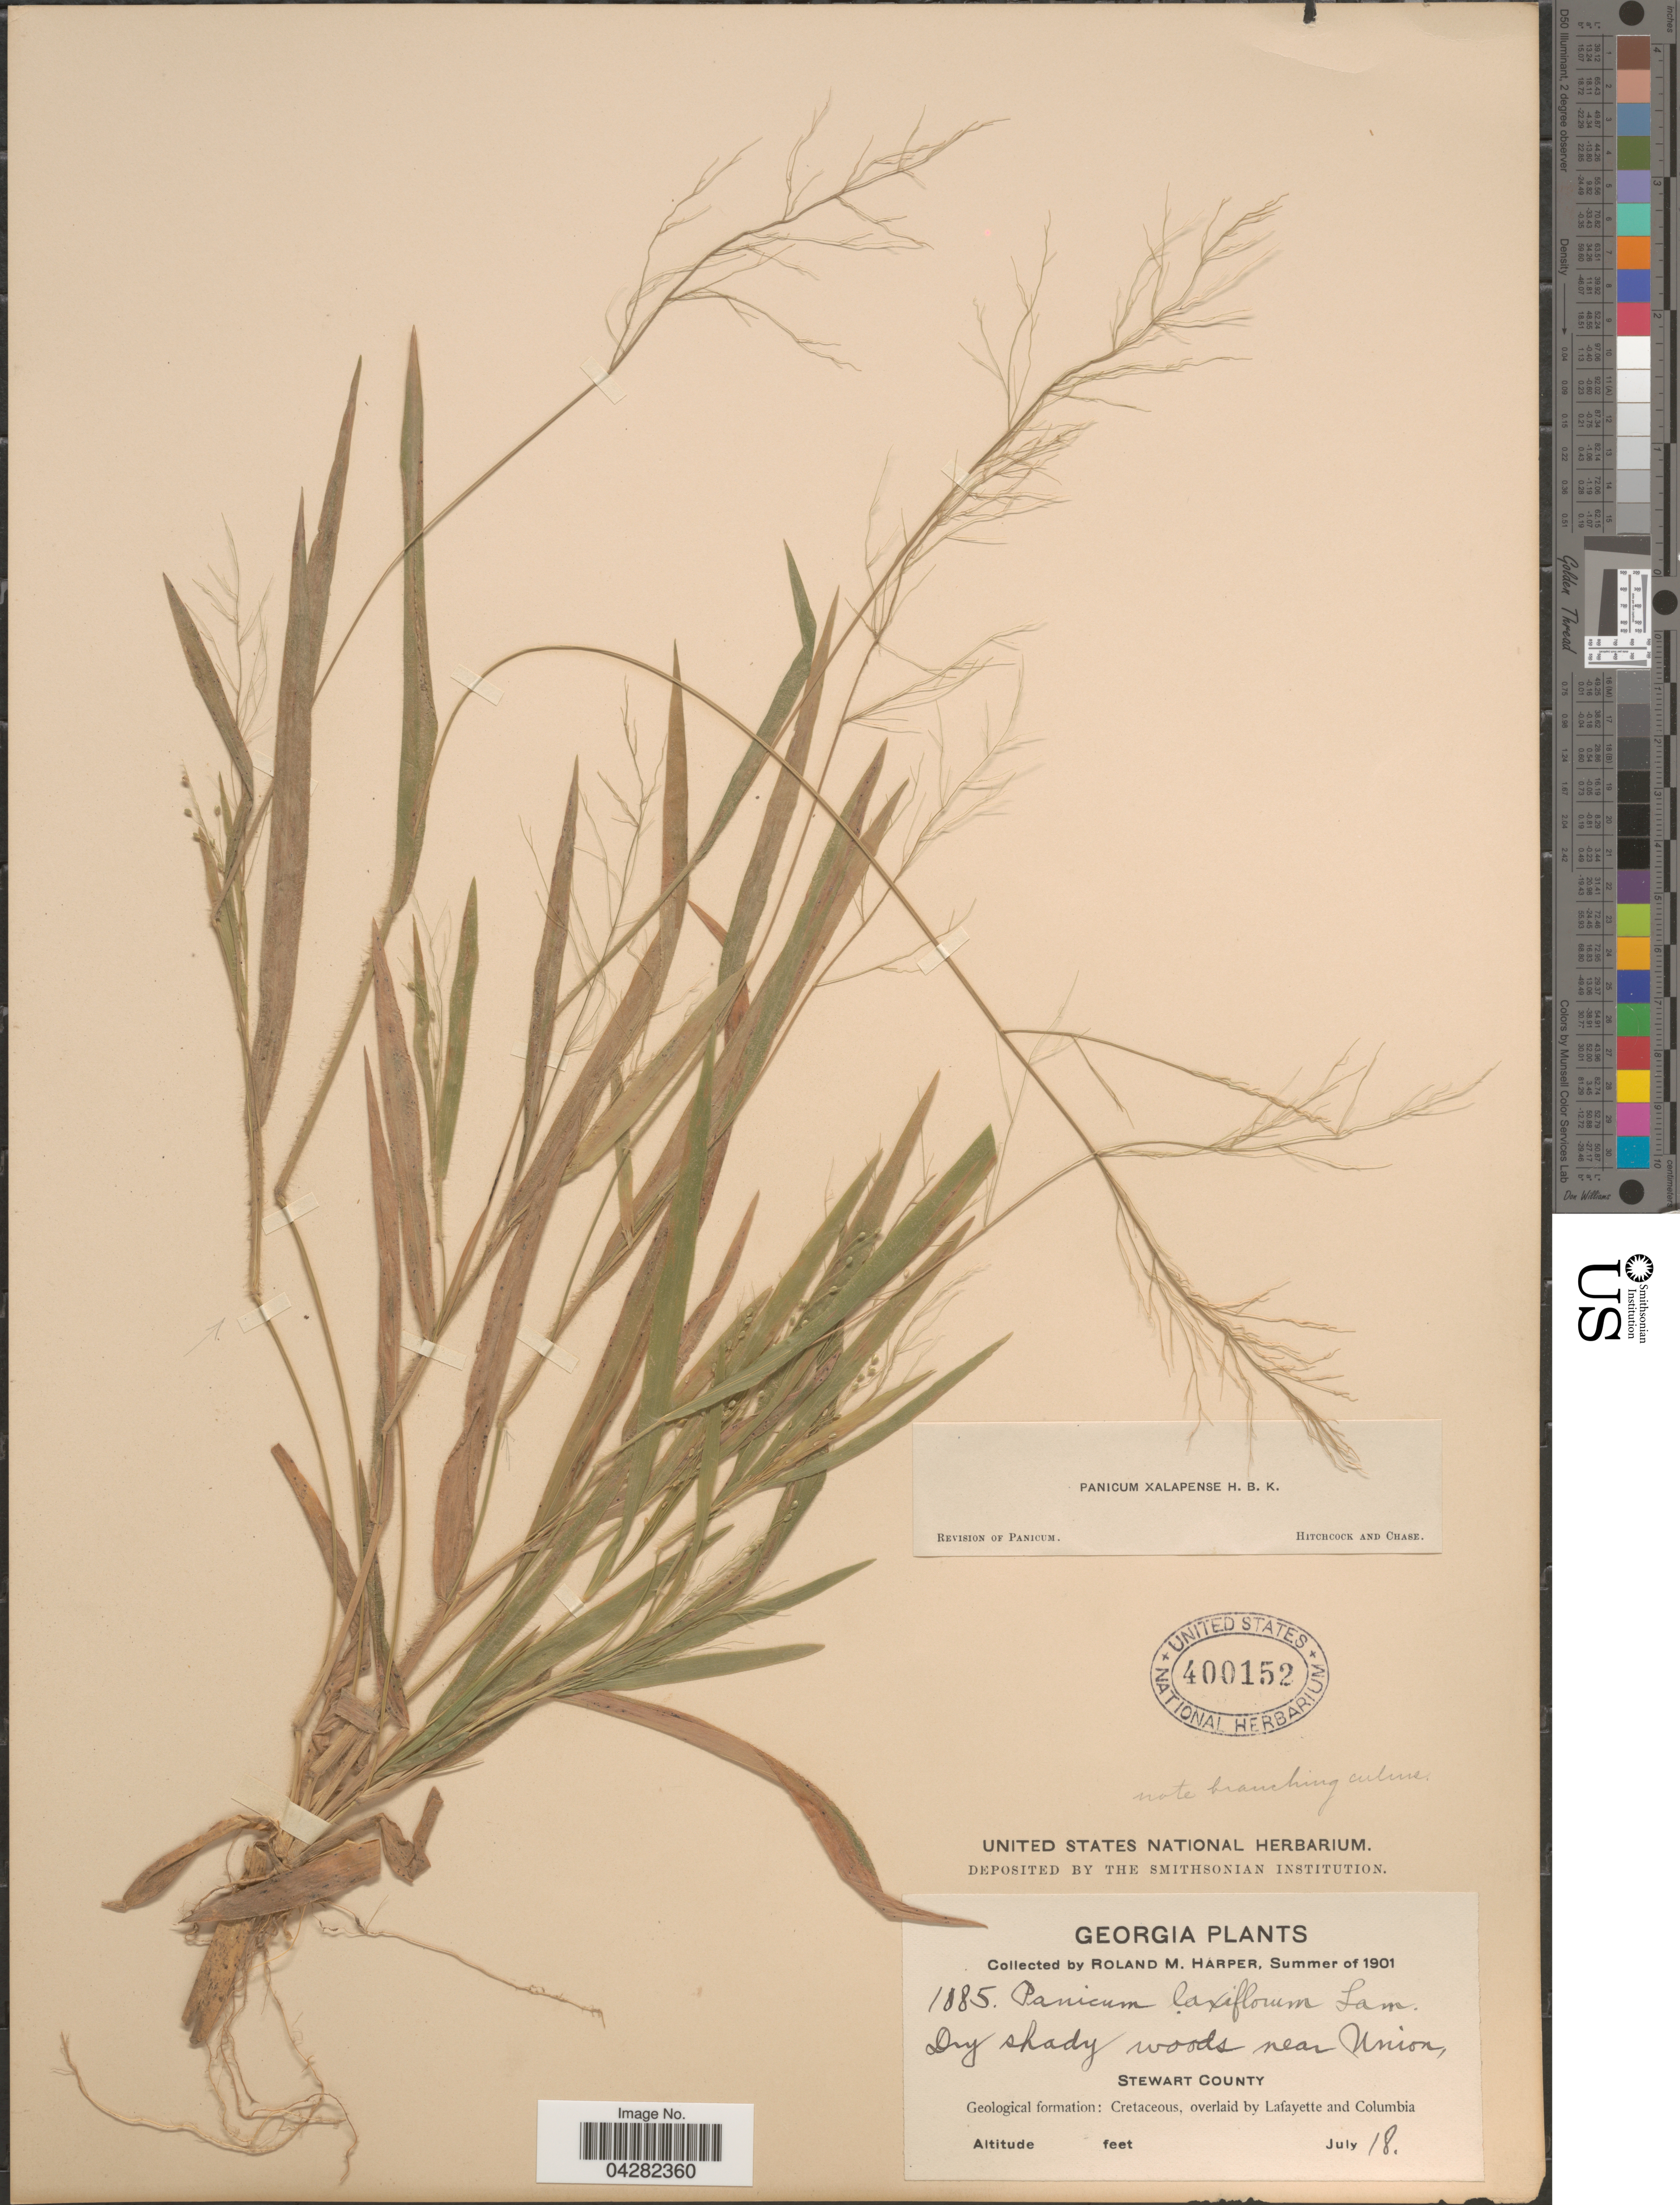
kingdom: Plantae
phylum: Tracheophyta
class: Liliopsida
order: Poales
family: Poaceae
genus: Dichanthelium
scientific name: Dichanthelium laxiflorum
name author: (Lam.) Gould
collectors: R. M. Harper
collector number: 1085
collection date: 1901-07-18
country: United States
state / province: Georgia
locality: Near Union, Stewart County. Geological formation: Cretaceous, overlaid by Lafayette and Columbia.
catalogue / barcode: US 400152